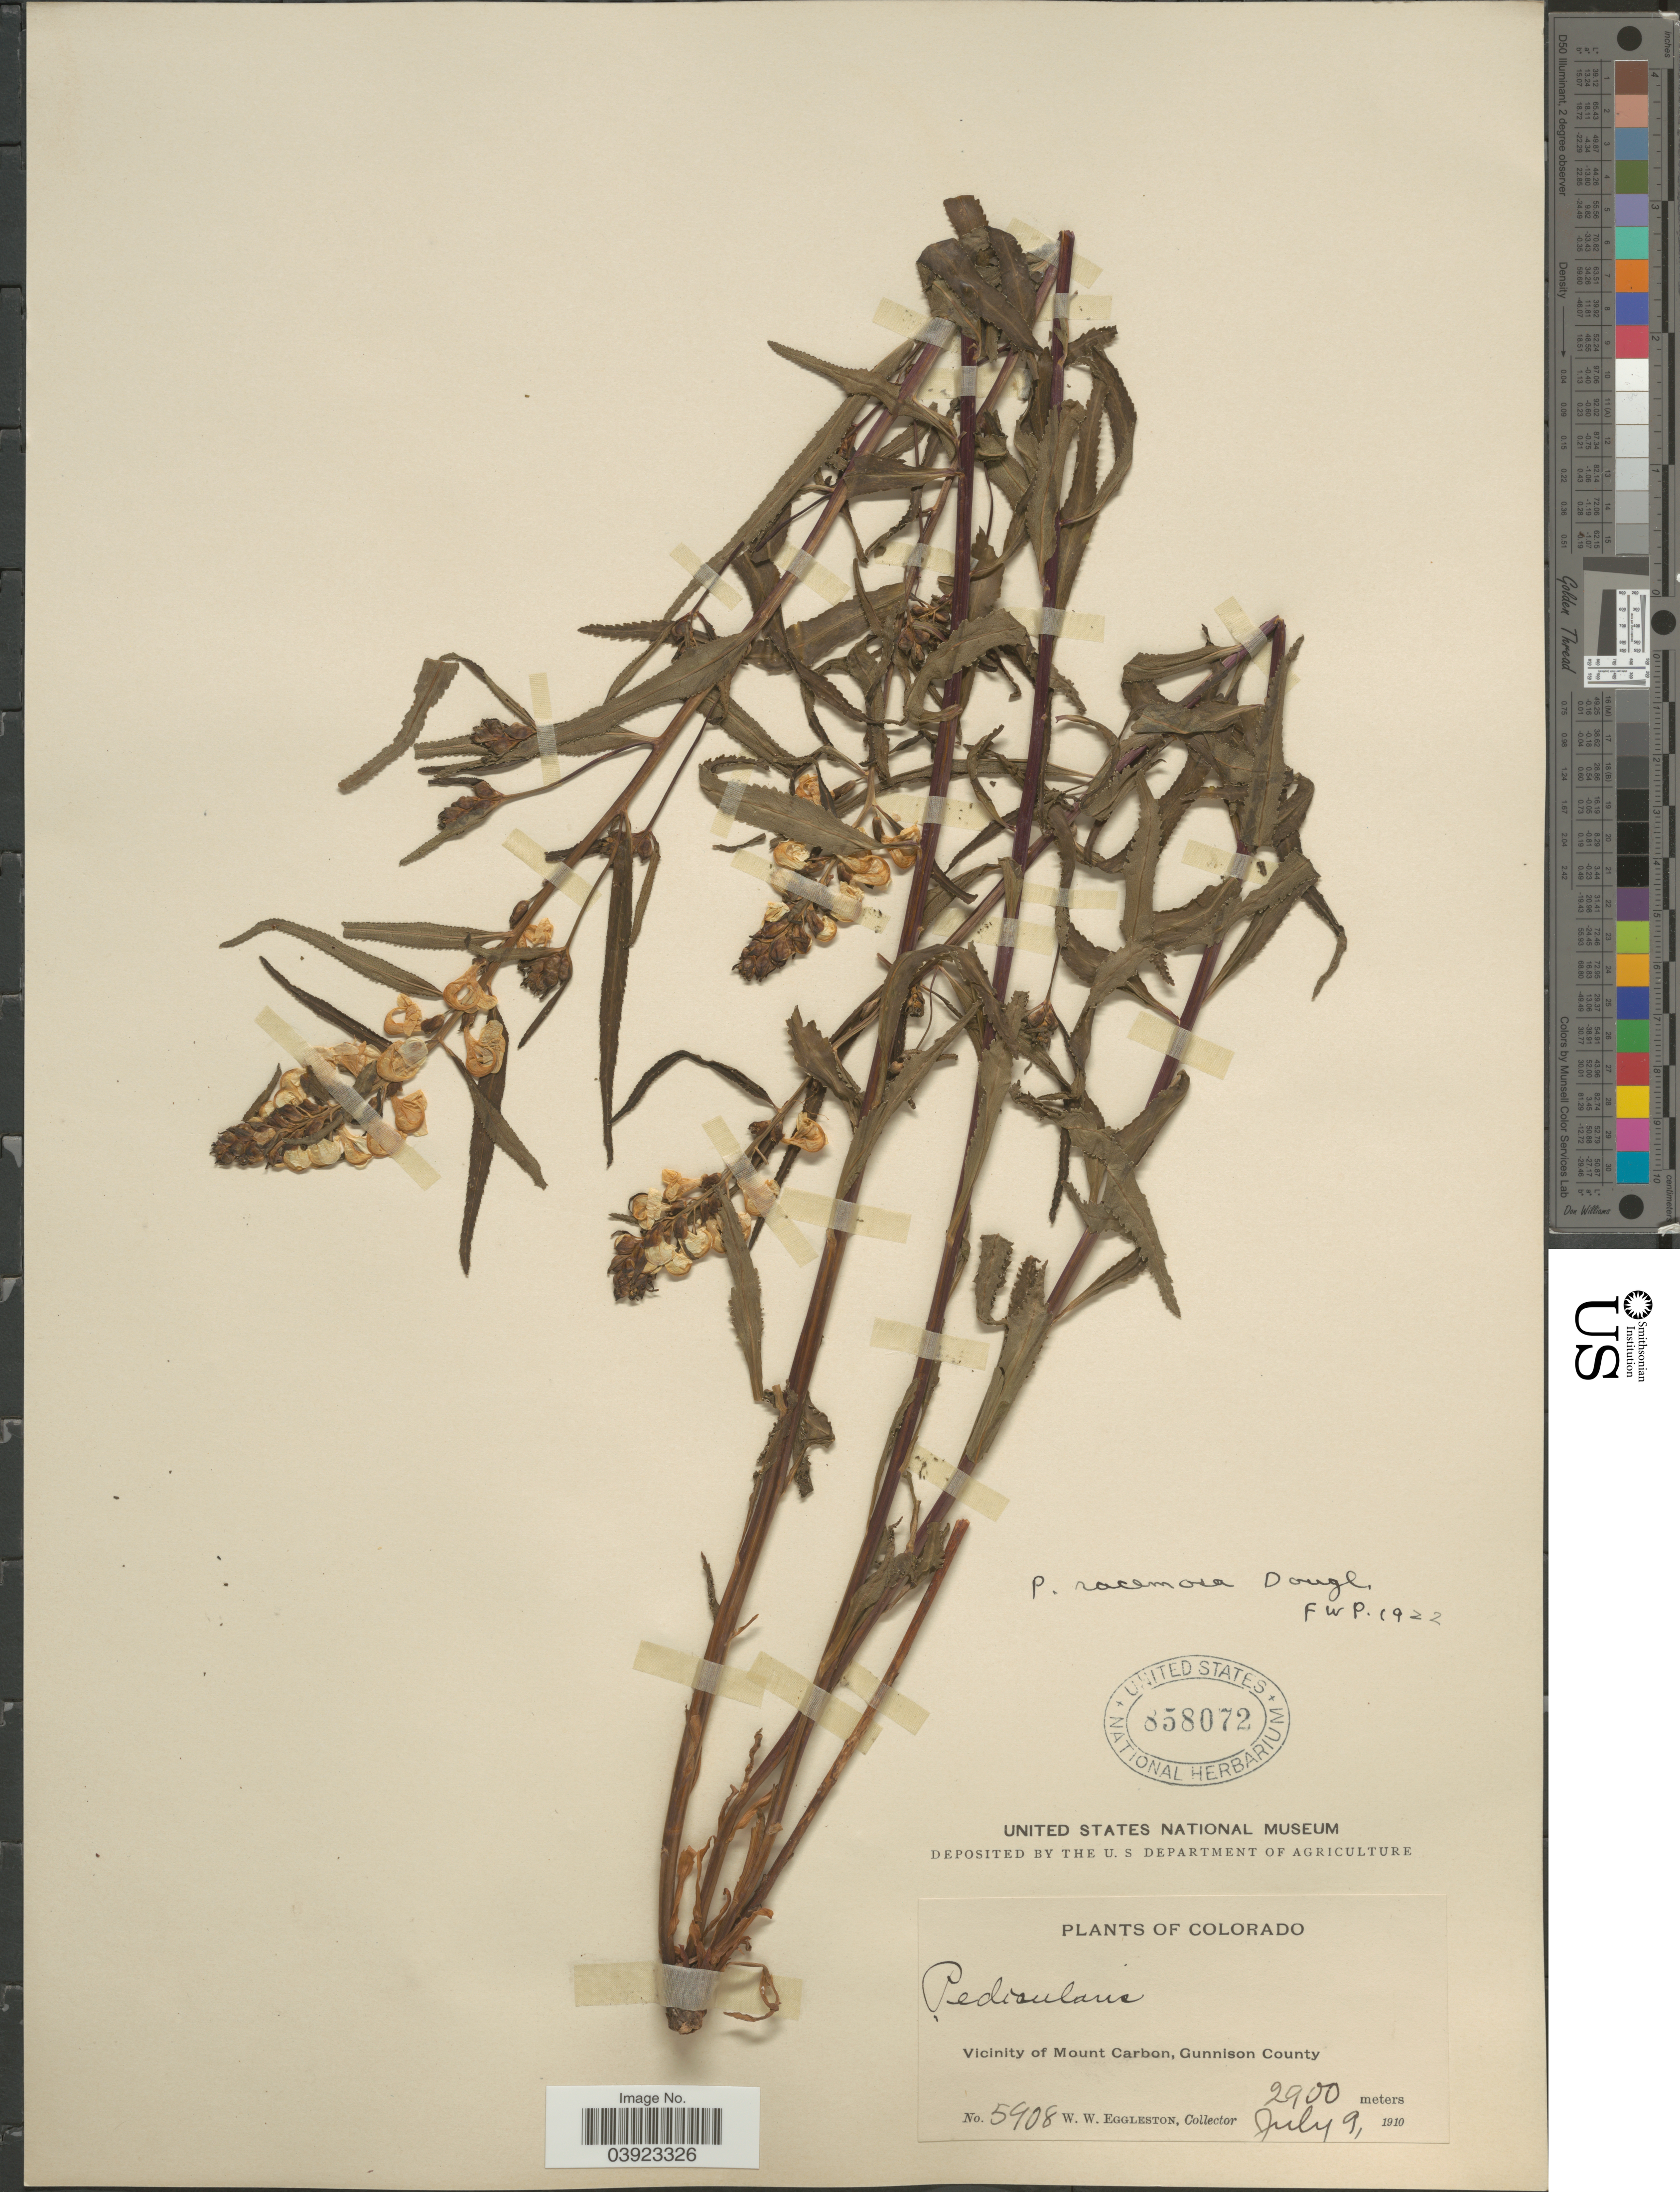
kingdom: Plantae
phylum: Tracheophyta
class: Magnoliopsida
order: Lamiales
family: Orobanchaceae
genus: Pedicularis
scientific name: Pedicularis racemosa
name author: Douglas ex Benth.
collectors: W. W. Eggleston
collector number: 5908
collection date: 1910-07-09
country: United States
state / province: Colorado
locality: Vicinity of Mount Carbon, Gunnison County.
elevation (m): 2900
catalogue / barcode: US 858072